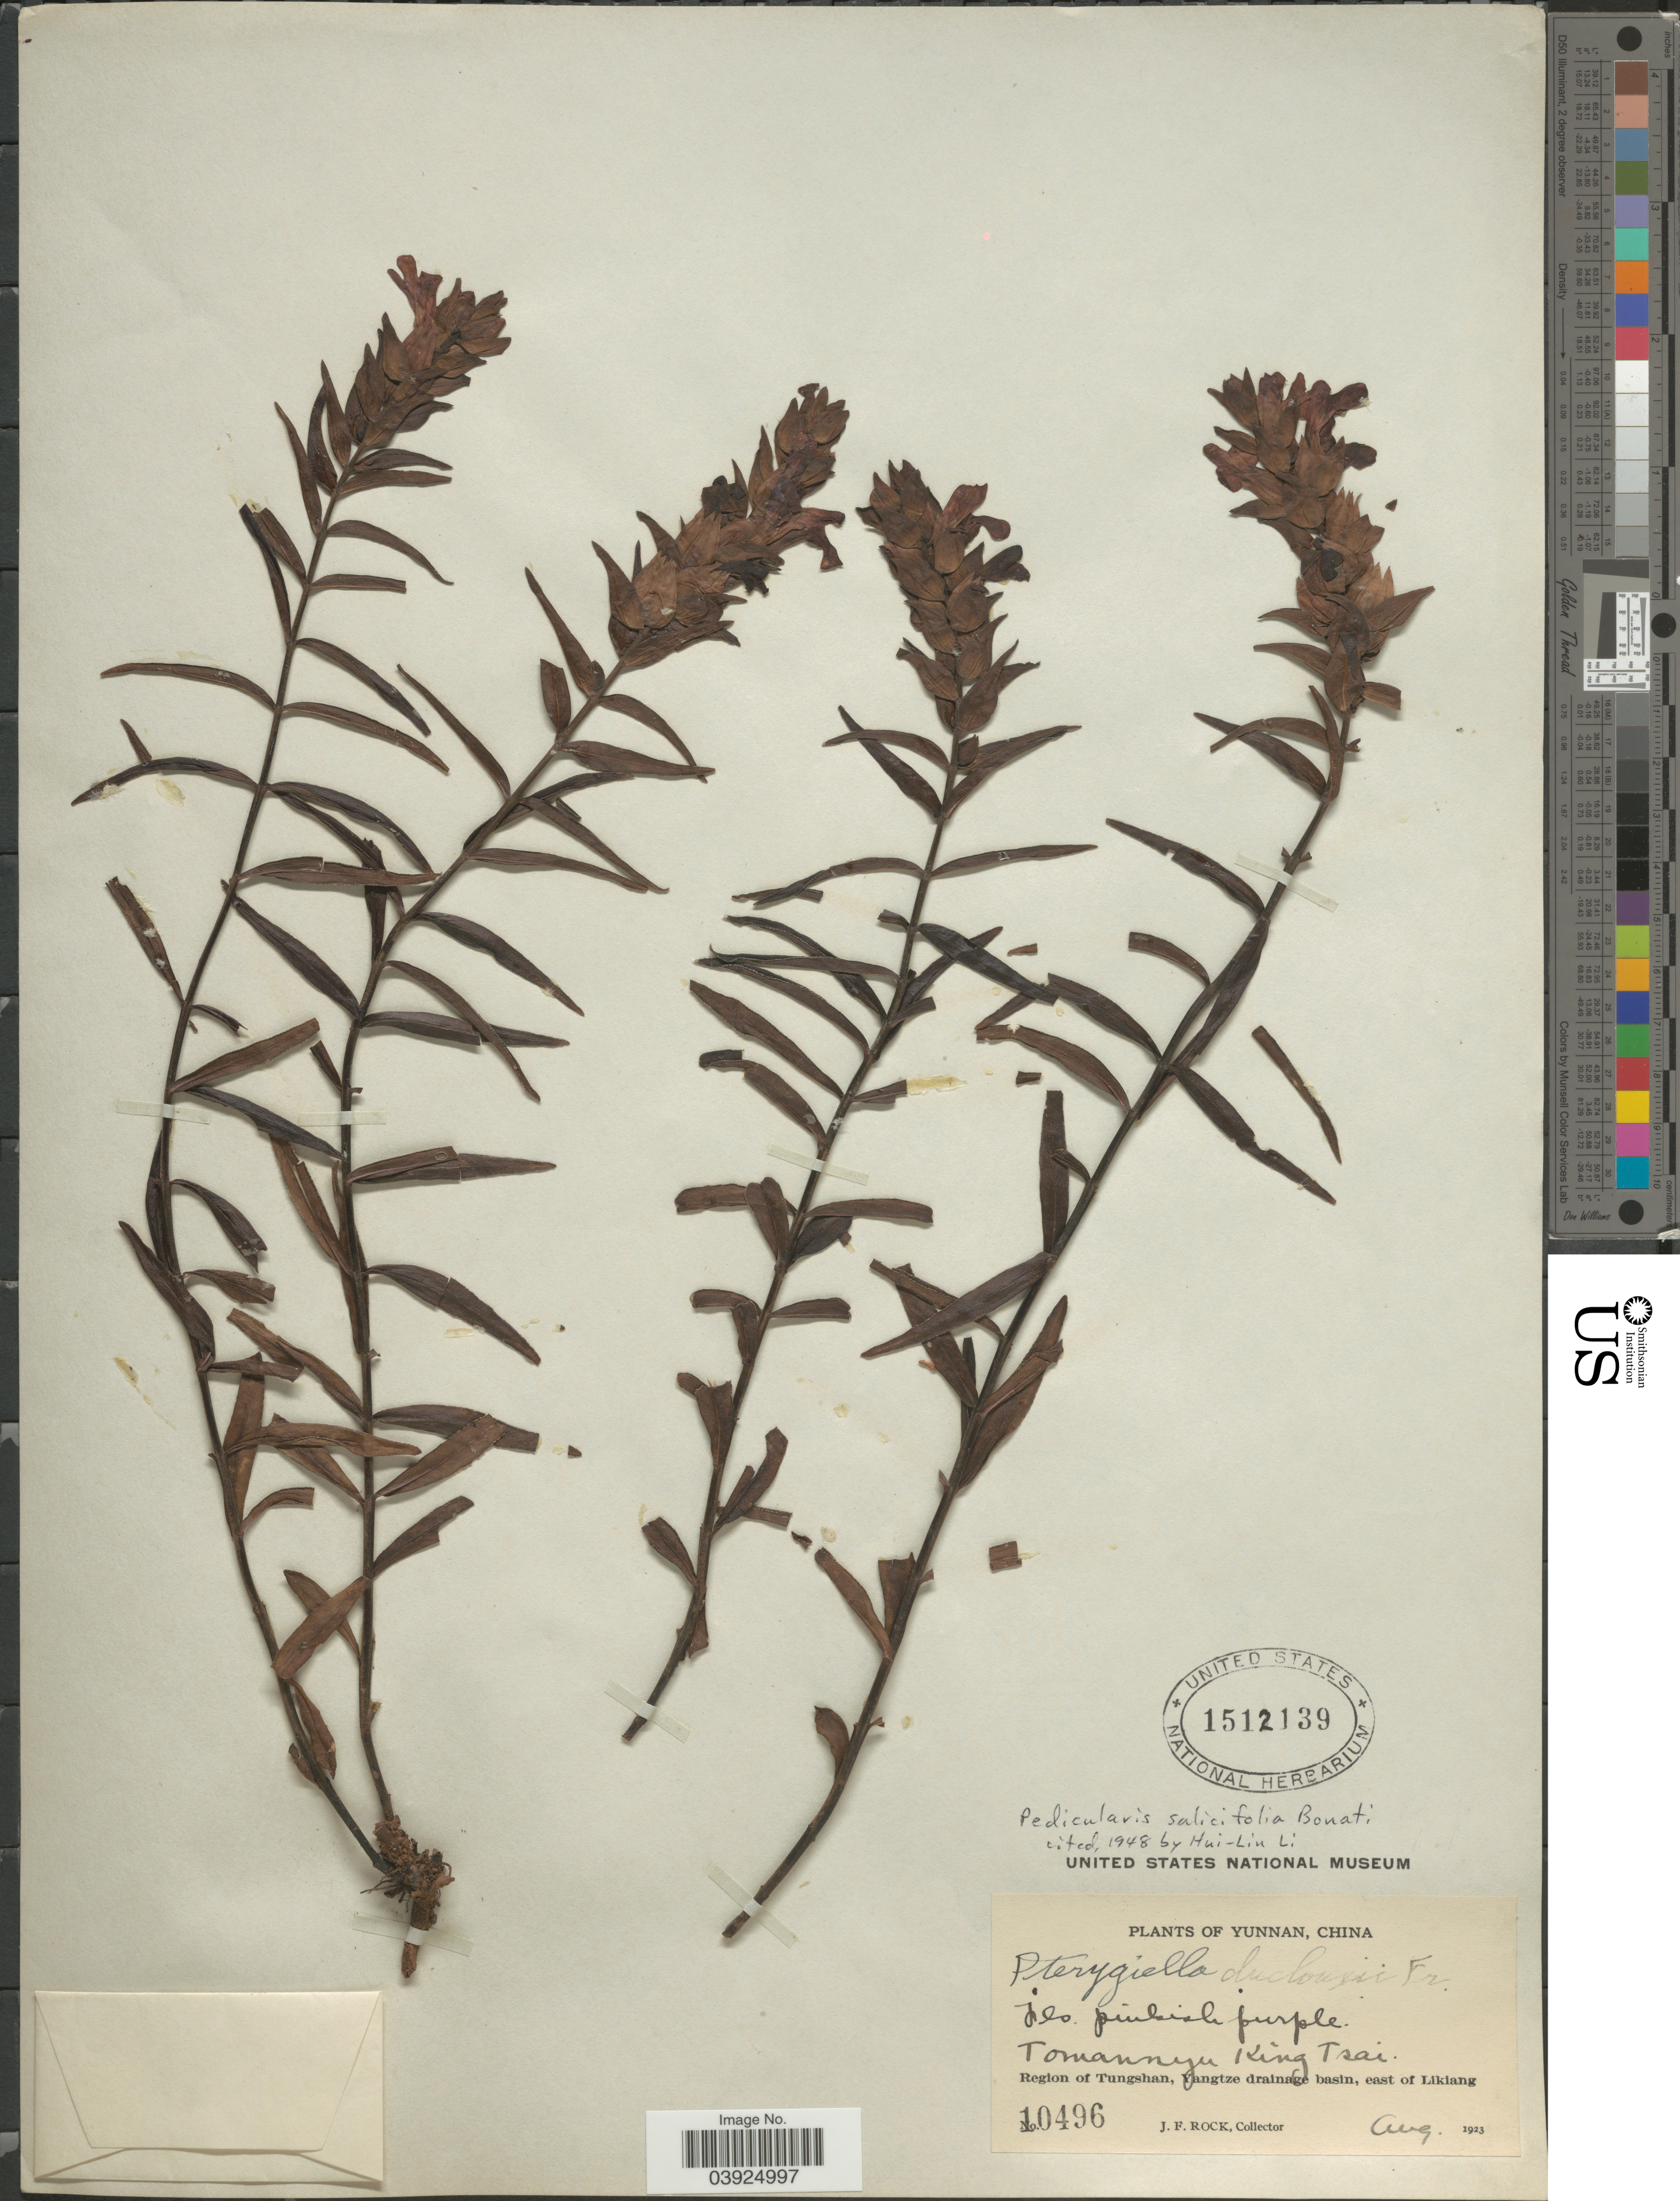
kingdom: Plantae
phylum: Tracheophyta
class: Magnoliopsida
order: Lamiales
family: Orobanchaceae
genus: Pedicularis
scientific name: Pedicularis salicifolia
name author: Bonati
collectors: J. Rock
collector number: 10496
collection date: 1923-08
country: China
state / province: Yunnan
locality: Tomnnyu King Tsai. Region of Tungshan, Yangtze drainage basin, east of Likiang.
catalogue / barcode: US 1512139